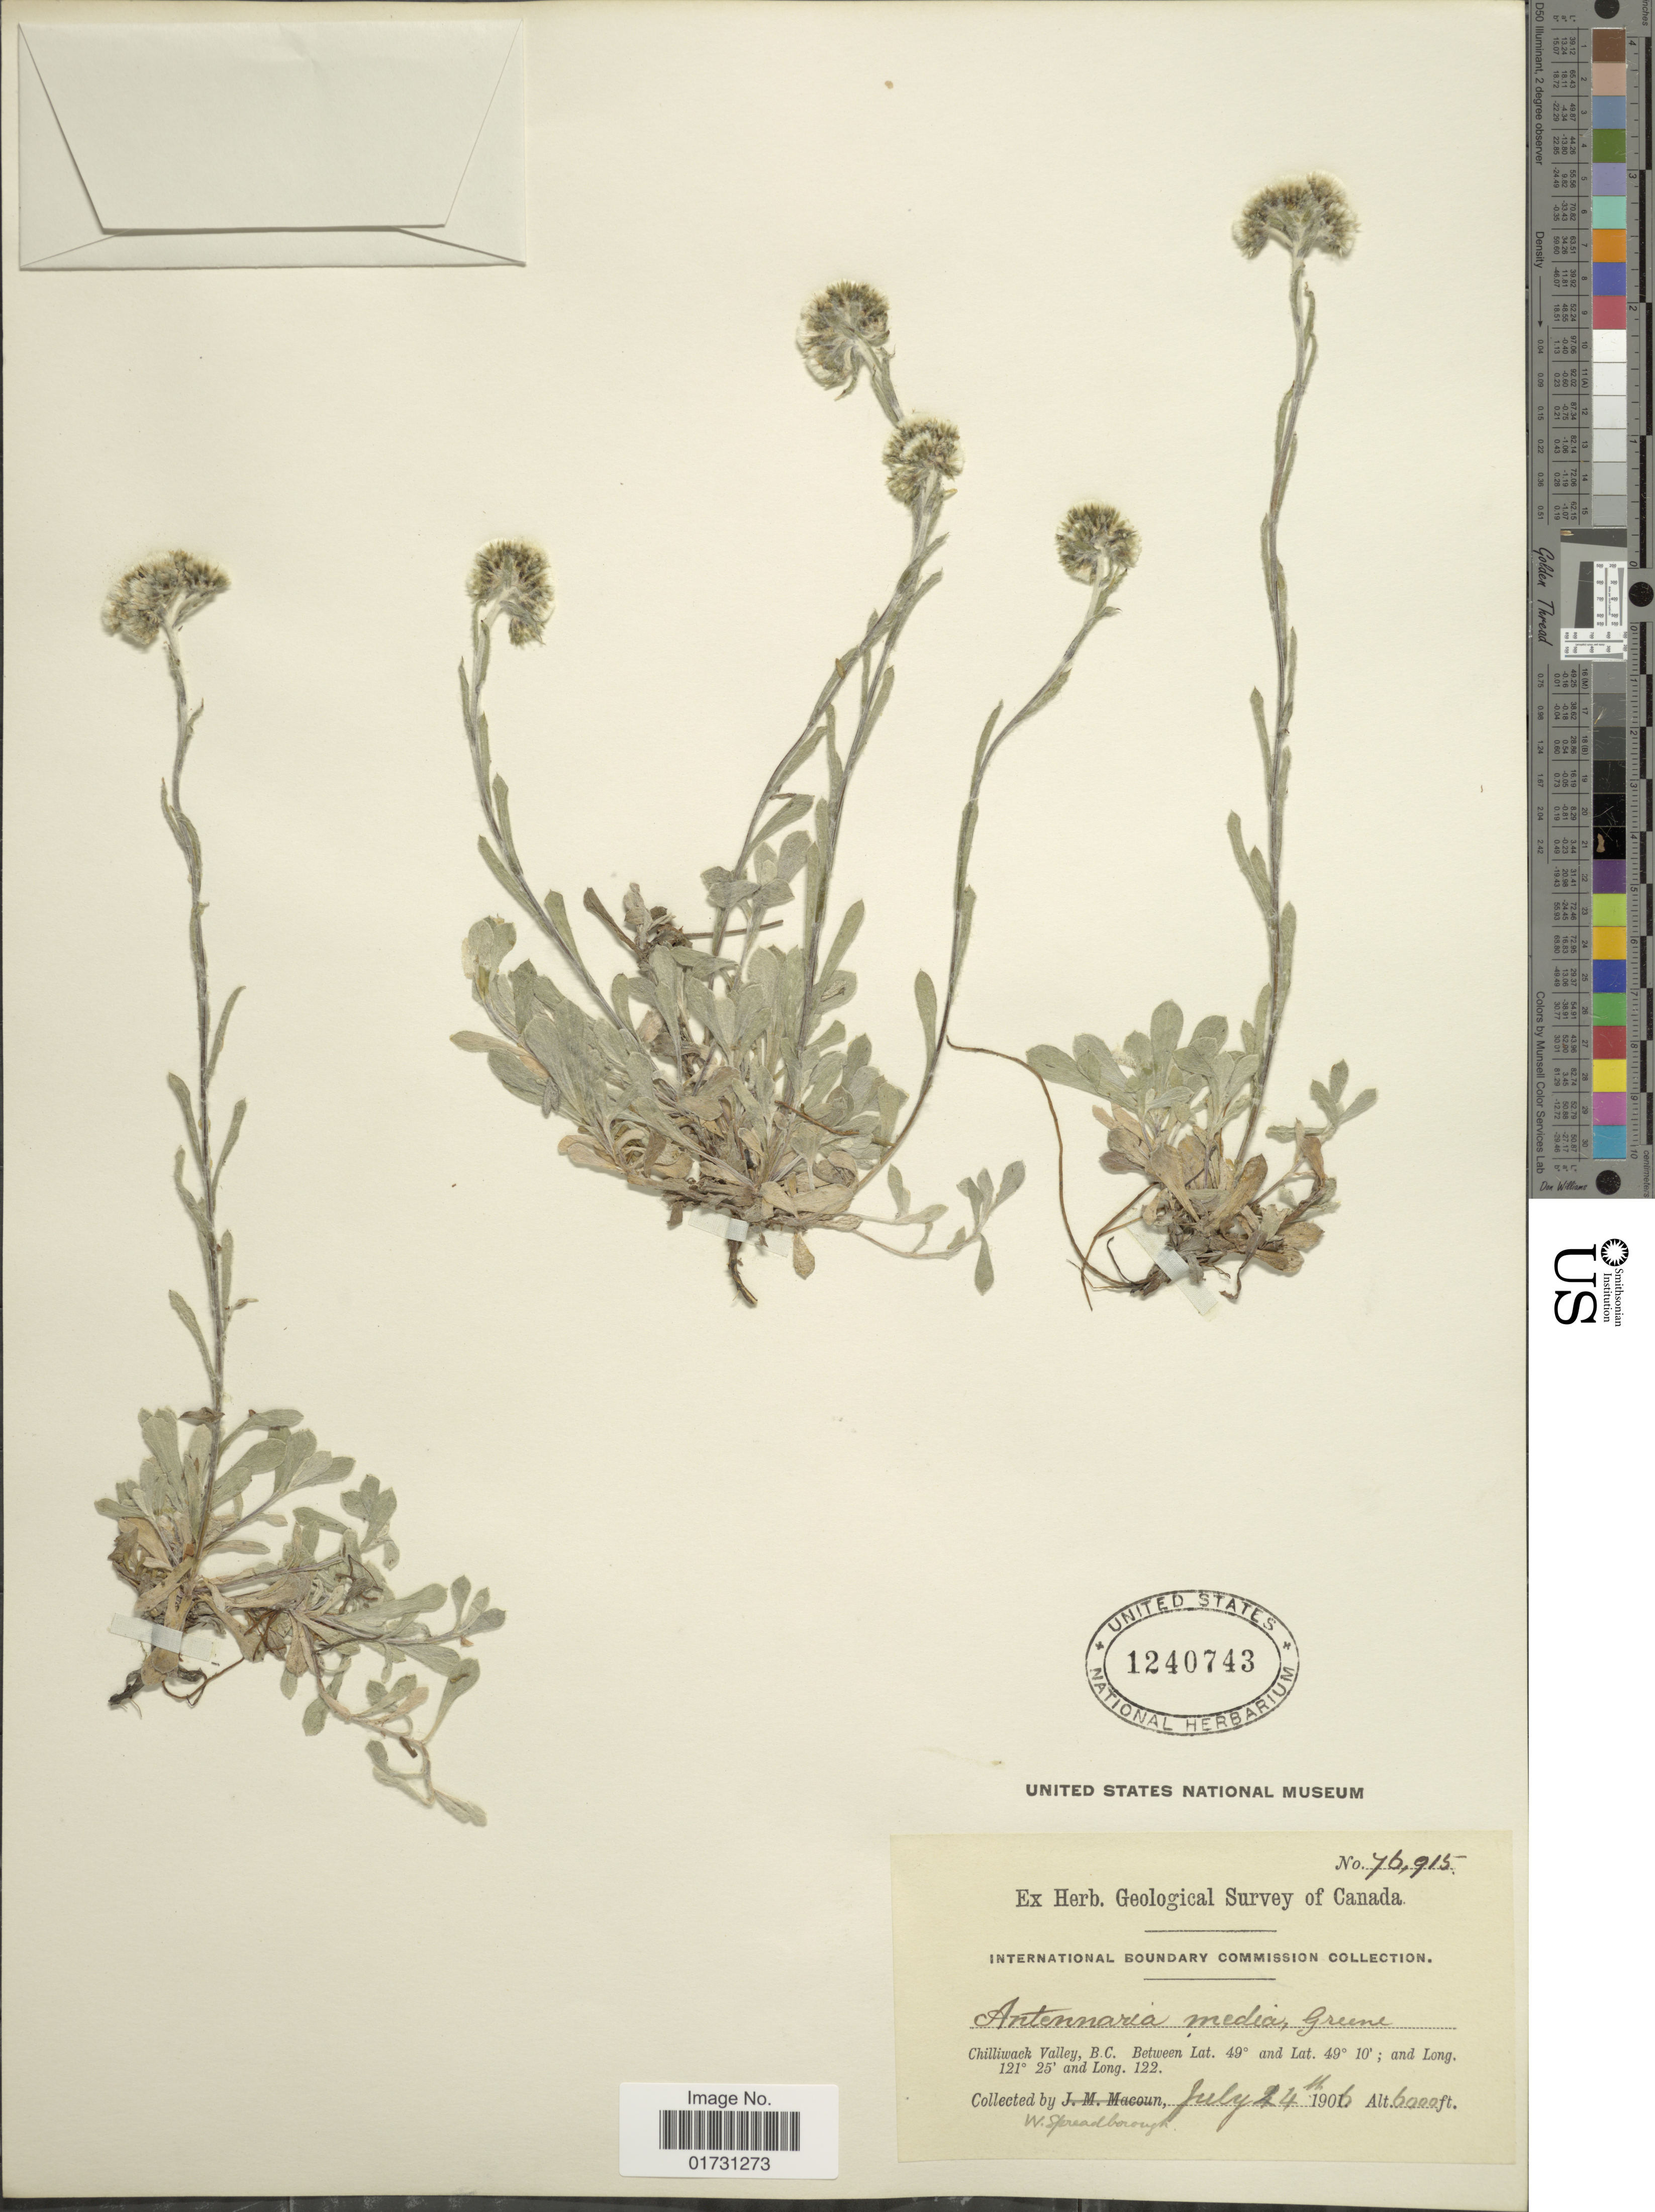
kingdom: Plantae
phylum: Tracheophyta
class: Magnoliopsida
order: Asterales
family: Asteraceae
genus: Antennaria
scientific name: Antennaria media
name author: Greene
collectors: W. Spreadborough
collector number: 76915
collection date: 1906-07-24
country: Canada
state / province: British Columbia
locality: Chilliwack Valley, B. C.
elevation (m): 1829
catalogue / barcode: US 1240743